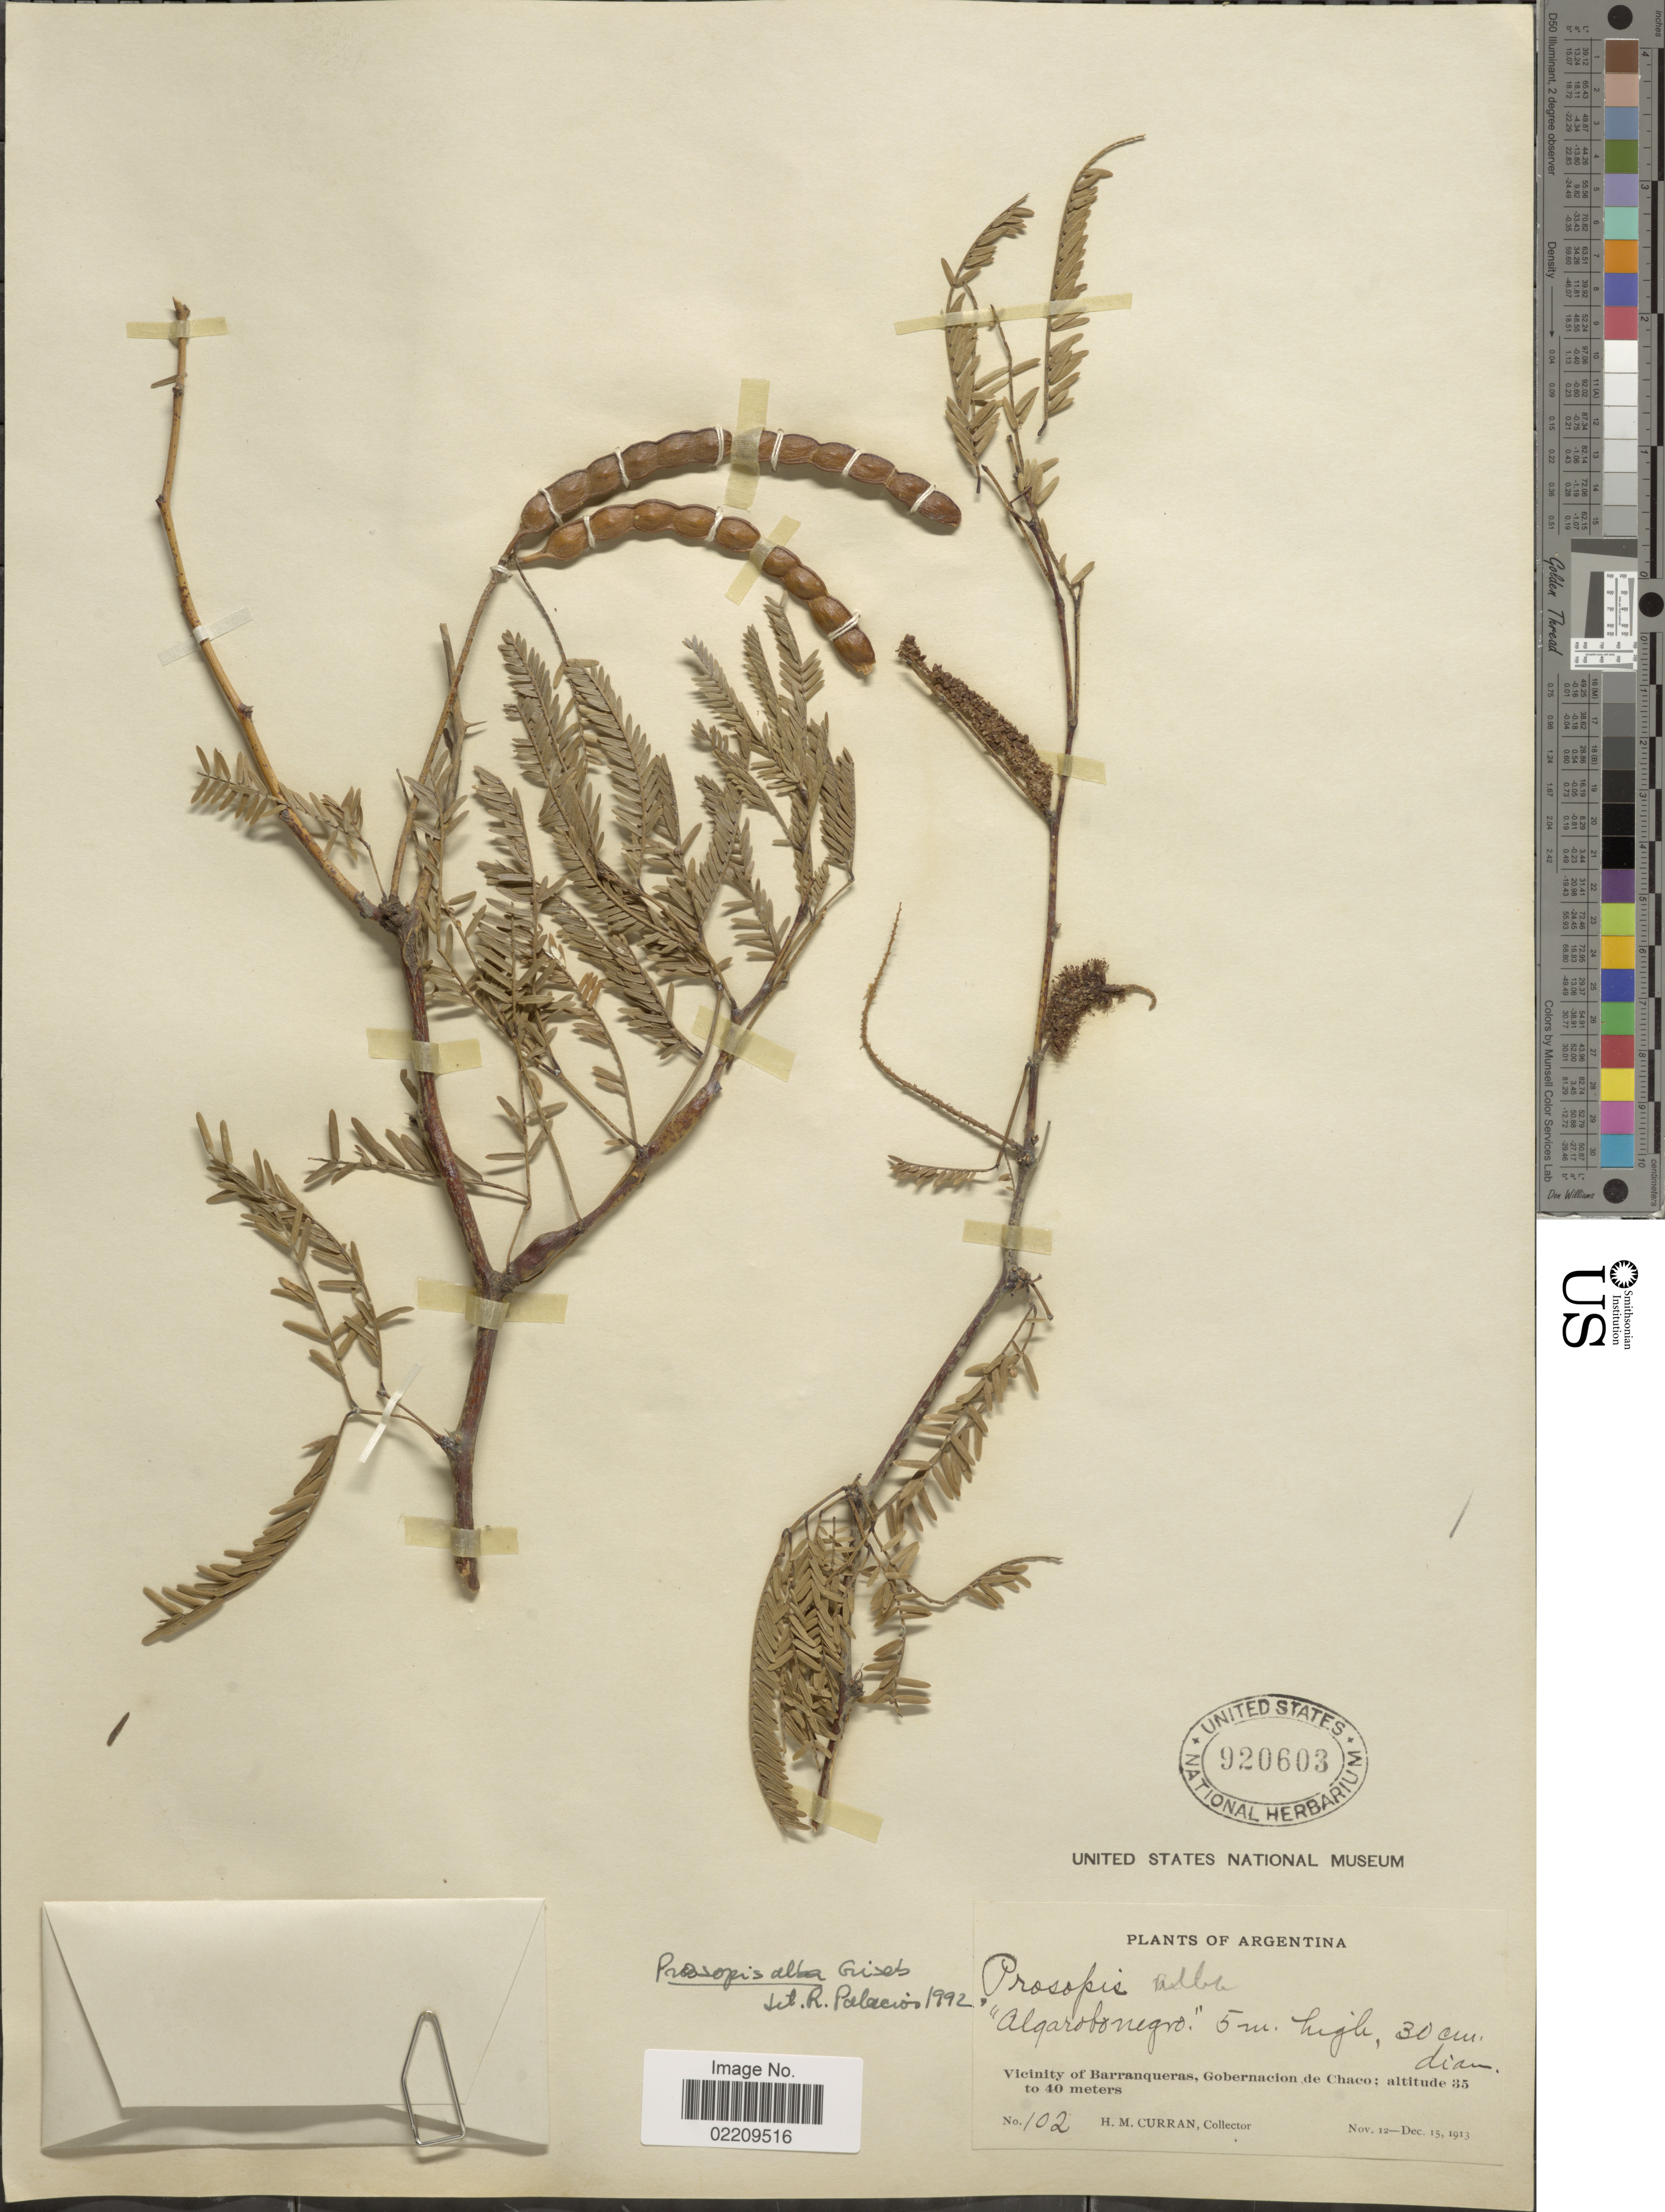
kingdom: Plantae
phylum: Tracheophyta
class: Magnoliopsida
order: Fabales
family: Fabaceae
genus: Neltuma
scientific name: Neltuma alba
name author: (Griseb.) C. E. Hughes & G.P. Lewis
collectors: H. M. Curran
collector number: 102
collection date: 1913-11-12/1913-12-15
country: Argentina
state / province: Chaco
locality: Vicinity of Barranqueras, Gobernacion de Chaco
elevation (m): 35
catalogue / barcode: US 920603